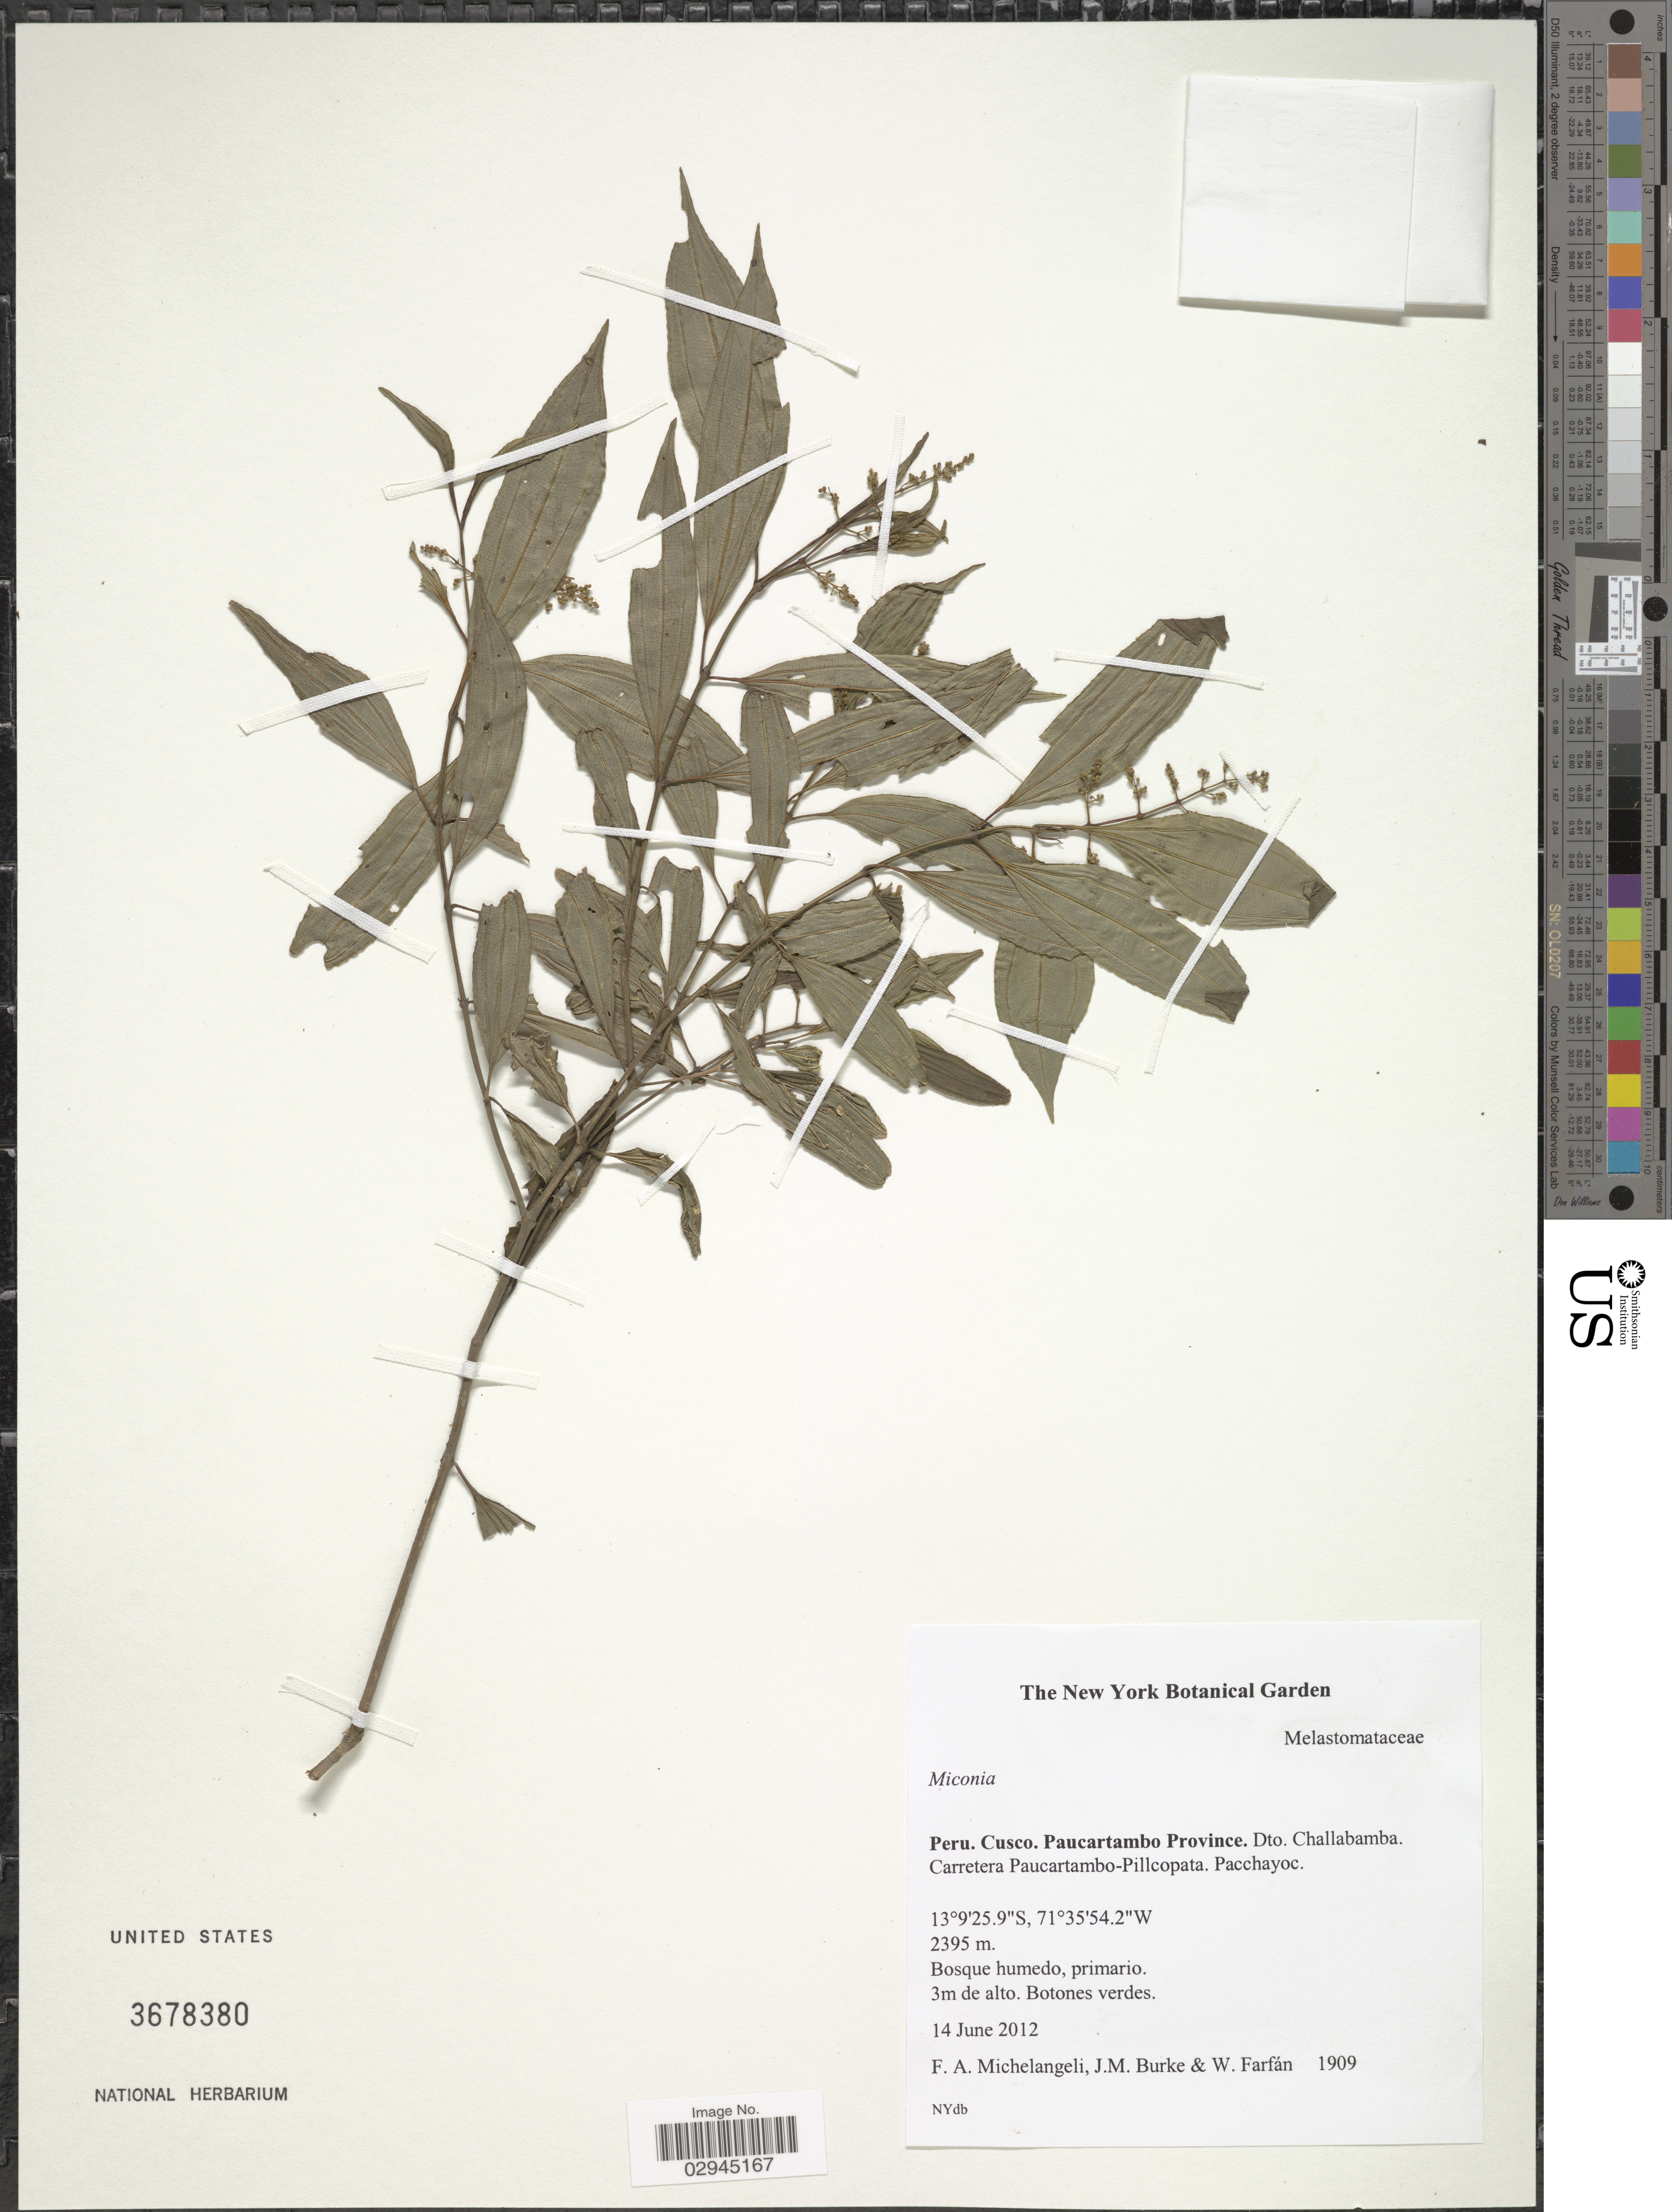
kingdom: Plantae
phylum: Tracheophyta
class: Magnoliopsida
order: Myrtales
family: Melastomataceae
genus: Miconia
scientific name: Miconia chlorophylla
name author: C. Wright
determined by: Michelangeli, F. A.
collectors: F. A. Michelangeli, Jac. M. Burke, J. Wells & W. Farfán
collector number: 1909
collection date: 2012-06-14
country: Peru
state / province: Cusco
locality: Paucartambo Province. Dto. Challabamba. Carretera Paucartambo-Pillcopata. Pacchayoc.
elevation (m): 2395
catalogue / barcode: US 3678380